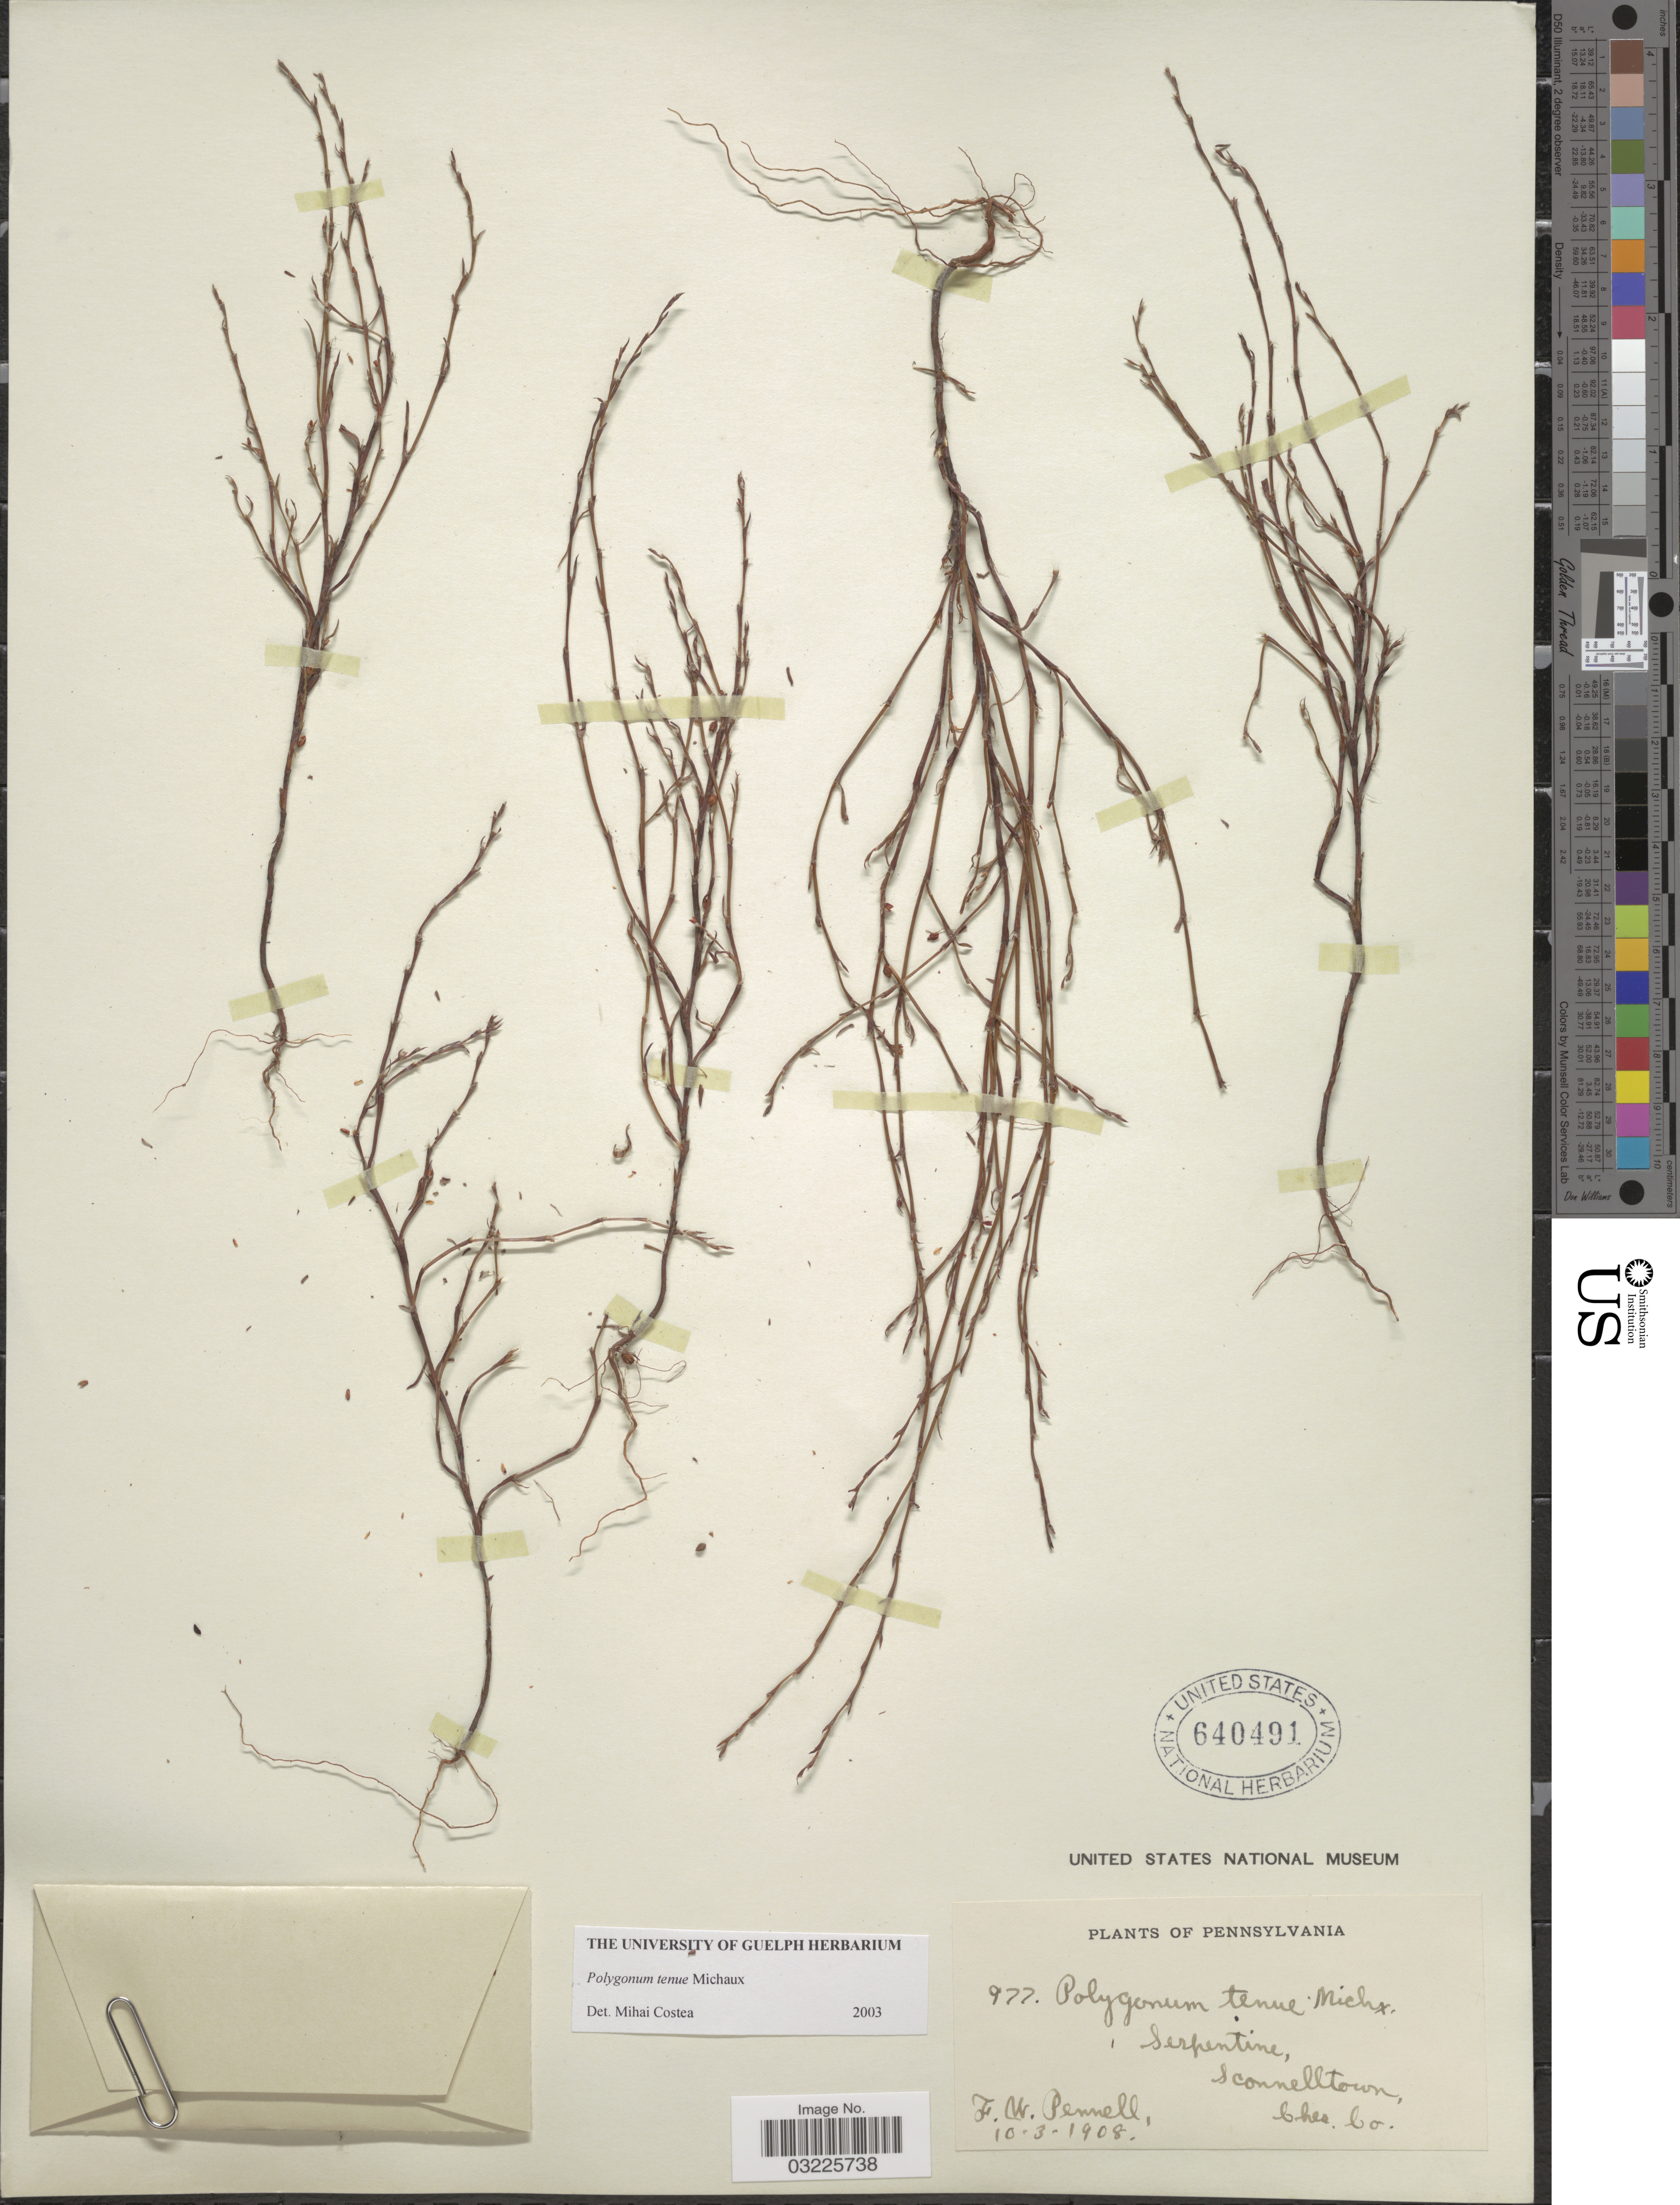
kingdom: Plantae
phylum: Tracheophyta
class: Magnoliopsida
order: Caryophyllales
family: Polygonaceae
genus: Polygonum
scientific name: Polygonum tenue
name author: F. Michx.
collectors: F. W. Pennell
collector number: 977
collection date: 1908-03-10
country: United States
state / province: Pennsylvania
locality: Serpentine, Sconneltown. Ches. Co.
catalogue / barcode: US 640491